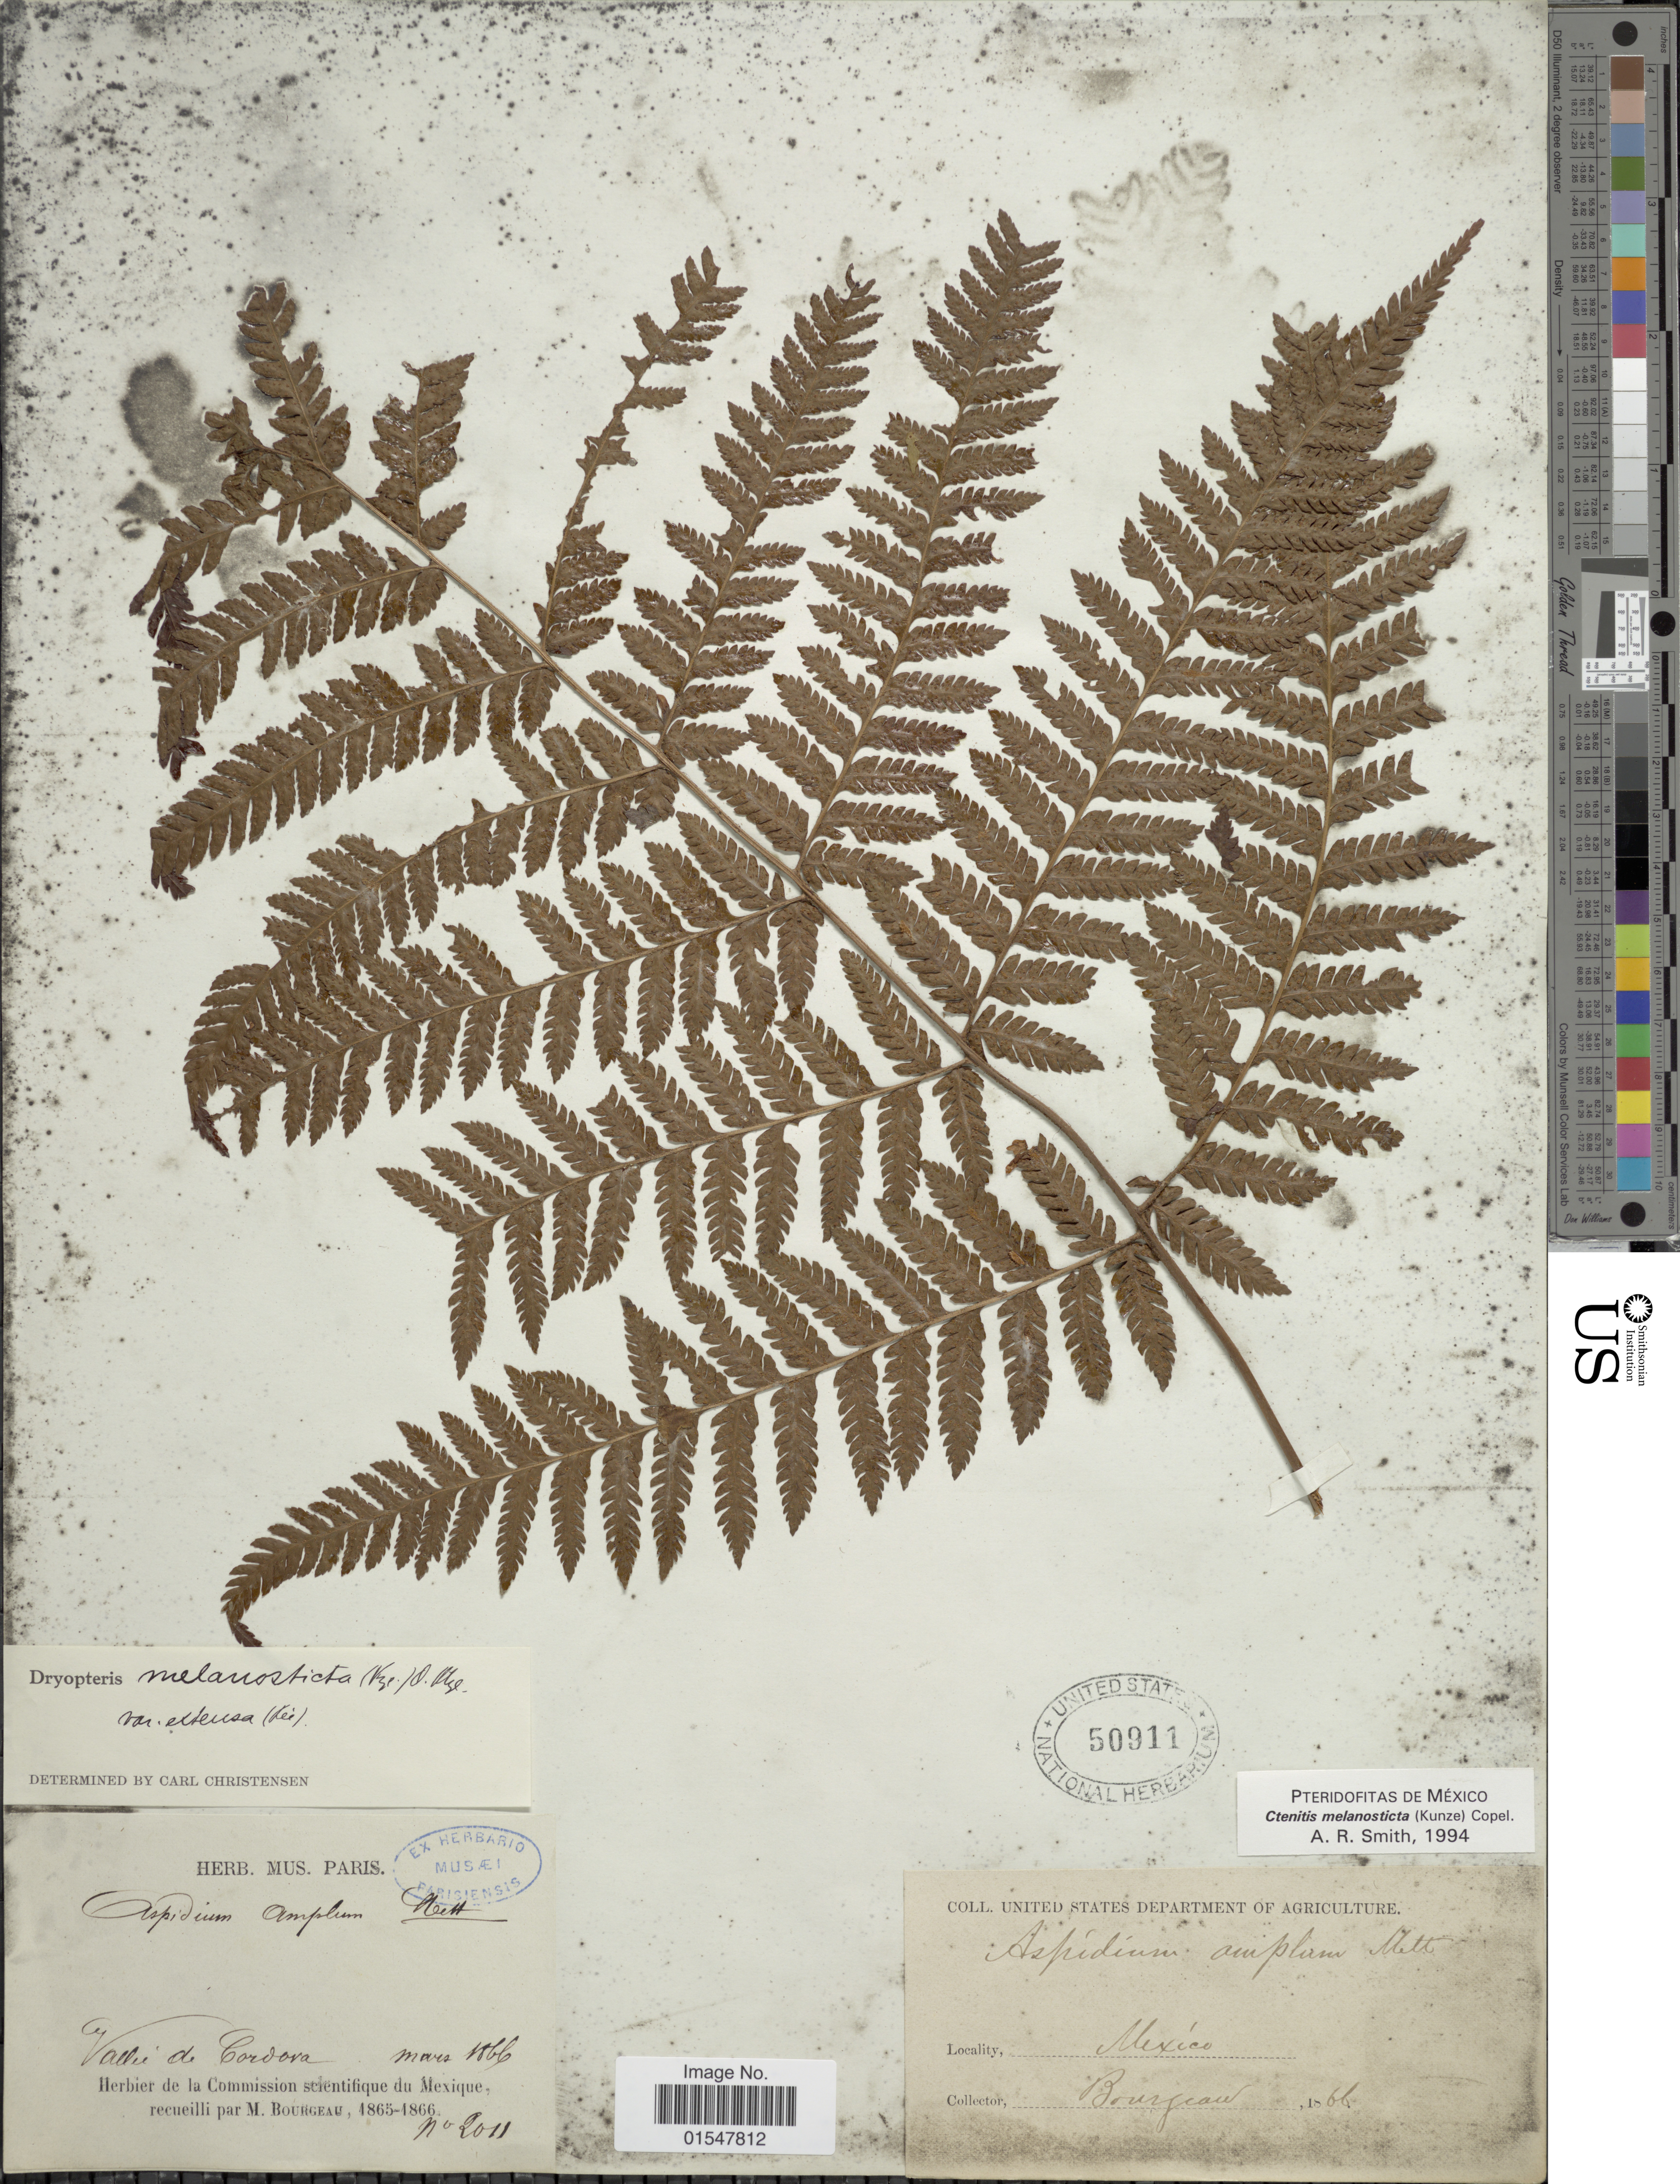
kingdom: Plantae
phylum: Tracheophyta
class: Polypodiopsida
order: Polypodiales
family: Dryopteridaceae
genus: Ctenitis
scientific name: Ctenitis melanosticta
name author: (Kunze) Copel.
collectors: M. Bourgeau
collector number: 2011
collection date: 1866-03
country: Mexico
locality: Valleé de Cordova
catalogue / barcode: US 50911